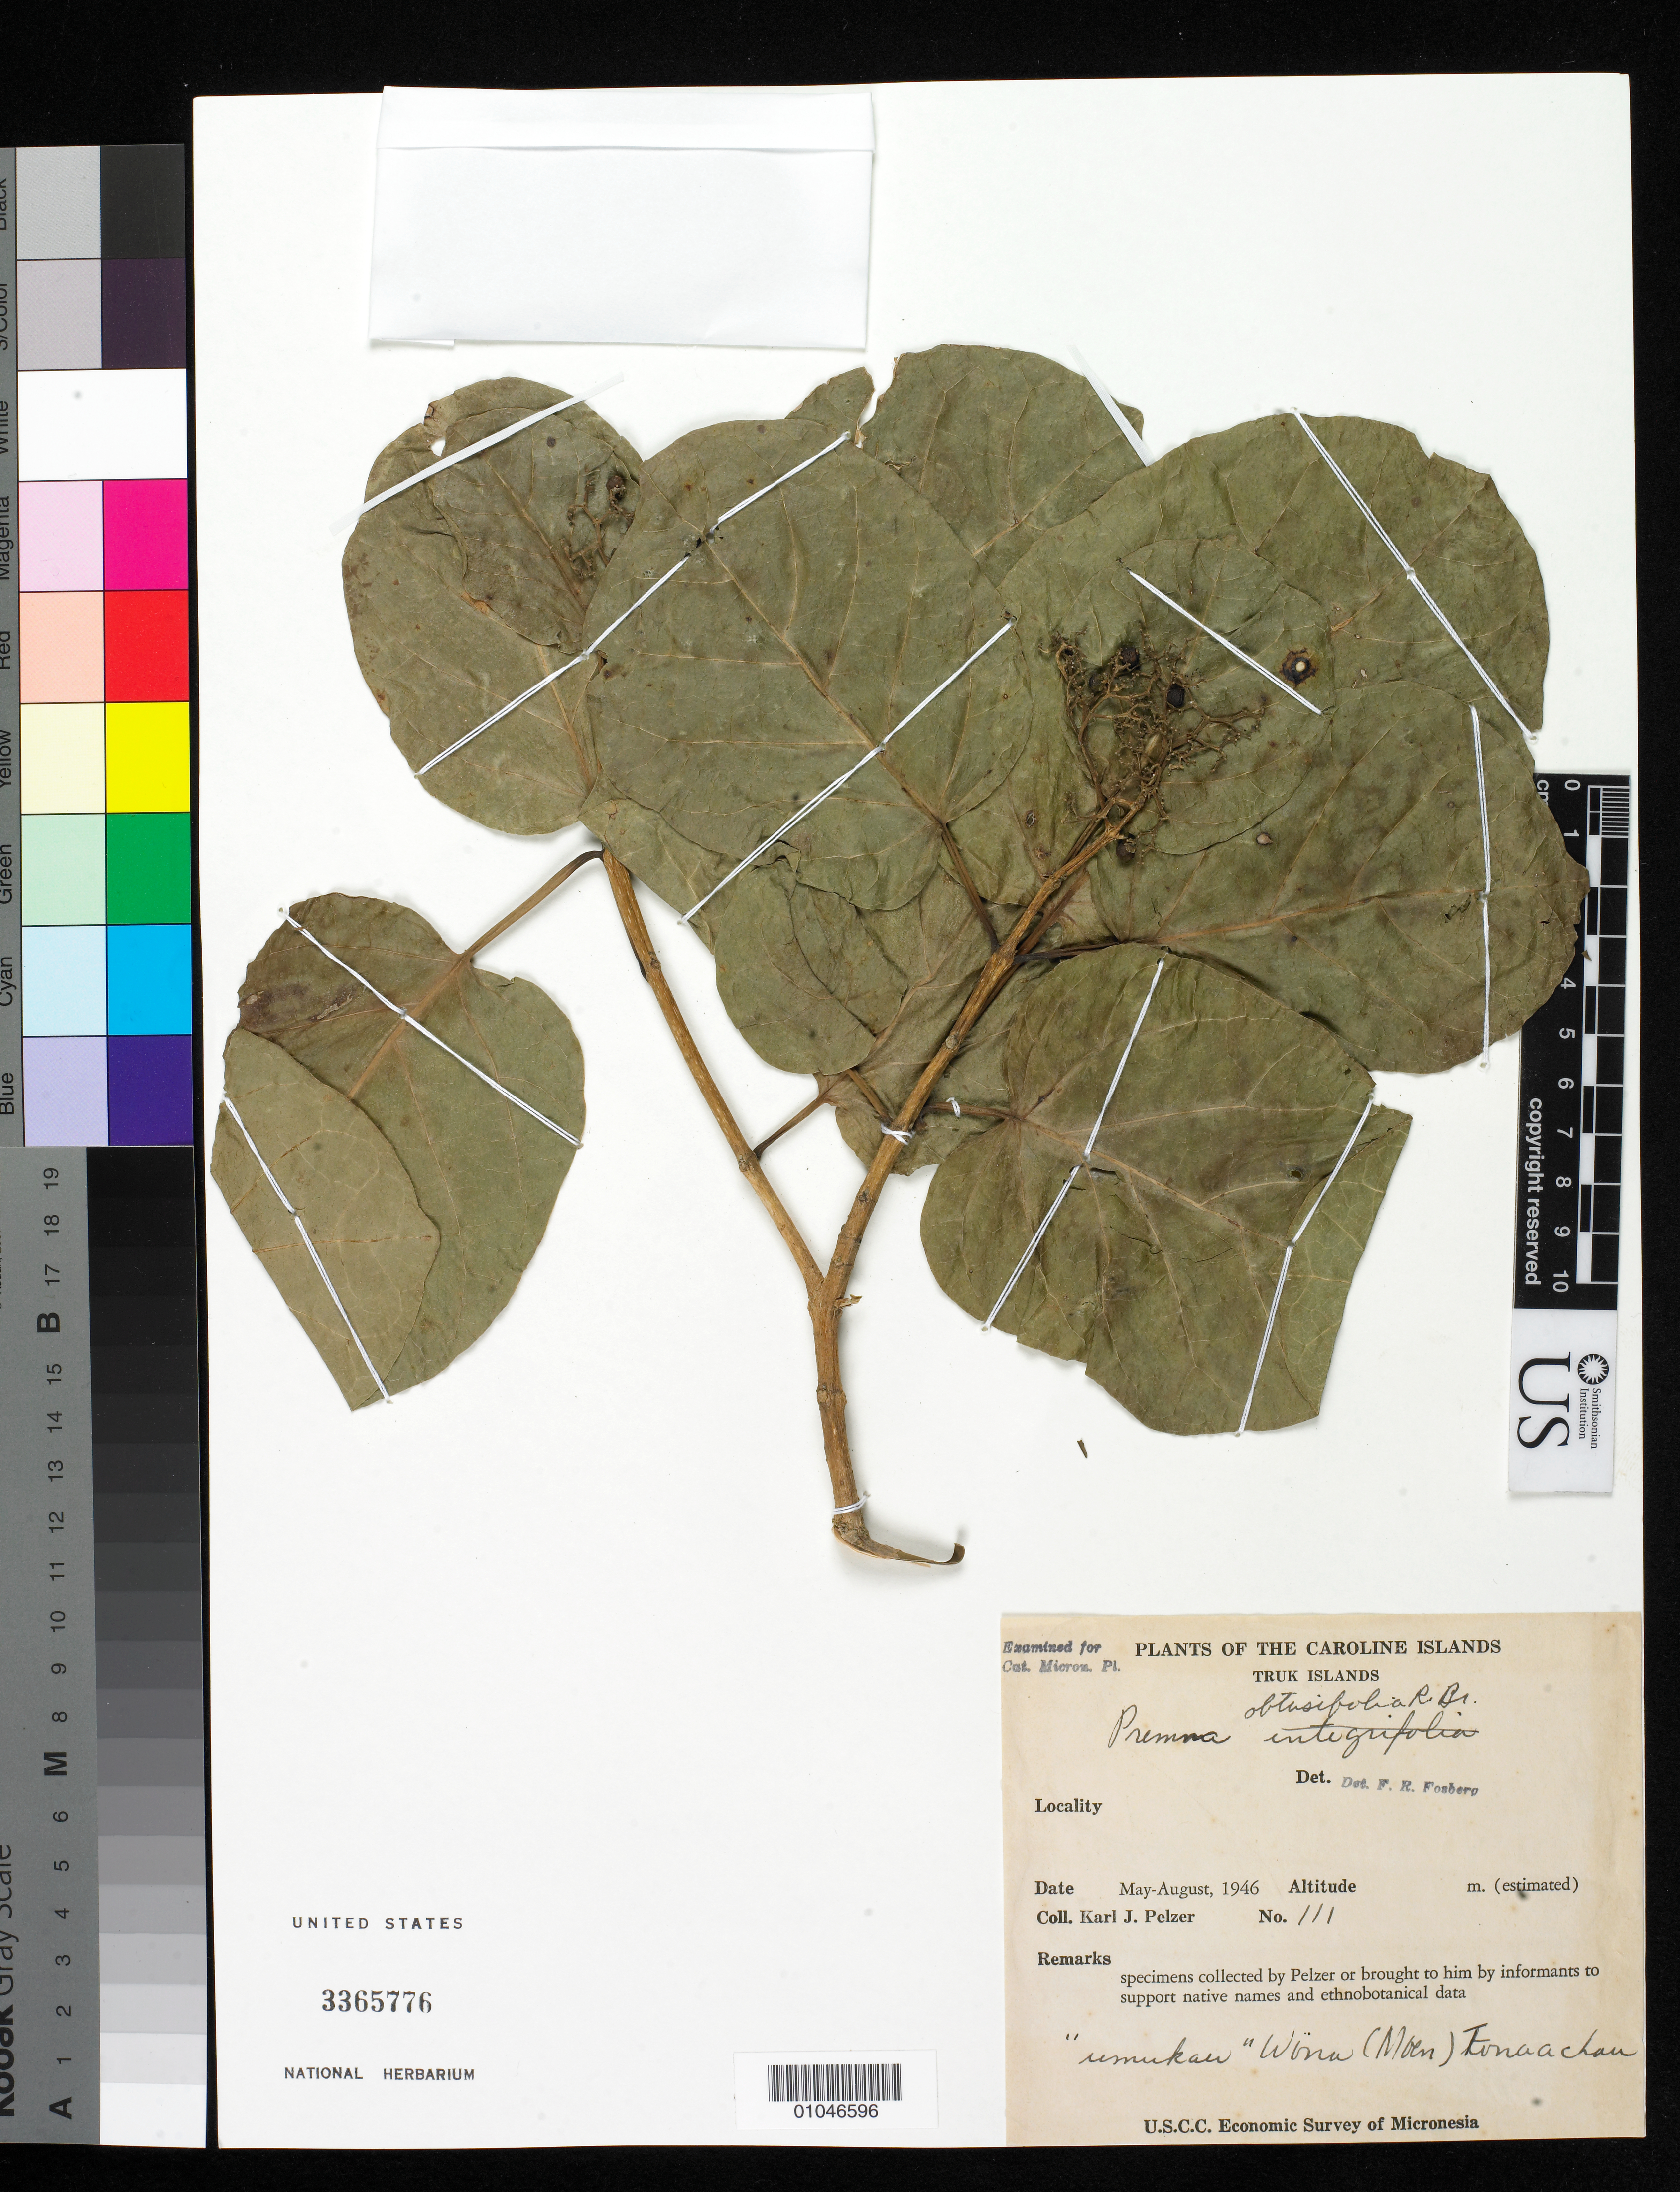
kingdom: Plantae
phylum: Tracheophyta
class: Magnoliopsida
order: Lamiales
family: Lamiaceae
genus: Premna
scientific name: Premna obtusifolia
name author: R. Br.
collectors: K. J. Pelzer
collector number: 111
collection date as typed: May 1946 to -- Aug 1946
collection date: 1946-05/1946-08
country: Micronesia, Federated States of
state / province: Truk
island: Truk (Chuuk) Is.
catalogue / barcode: US 3365776